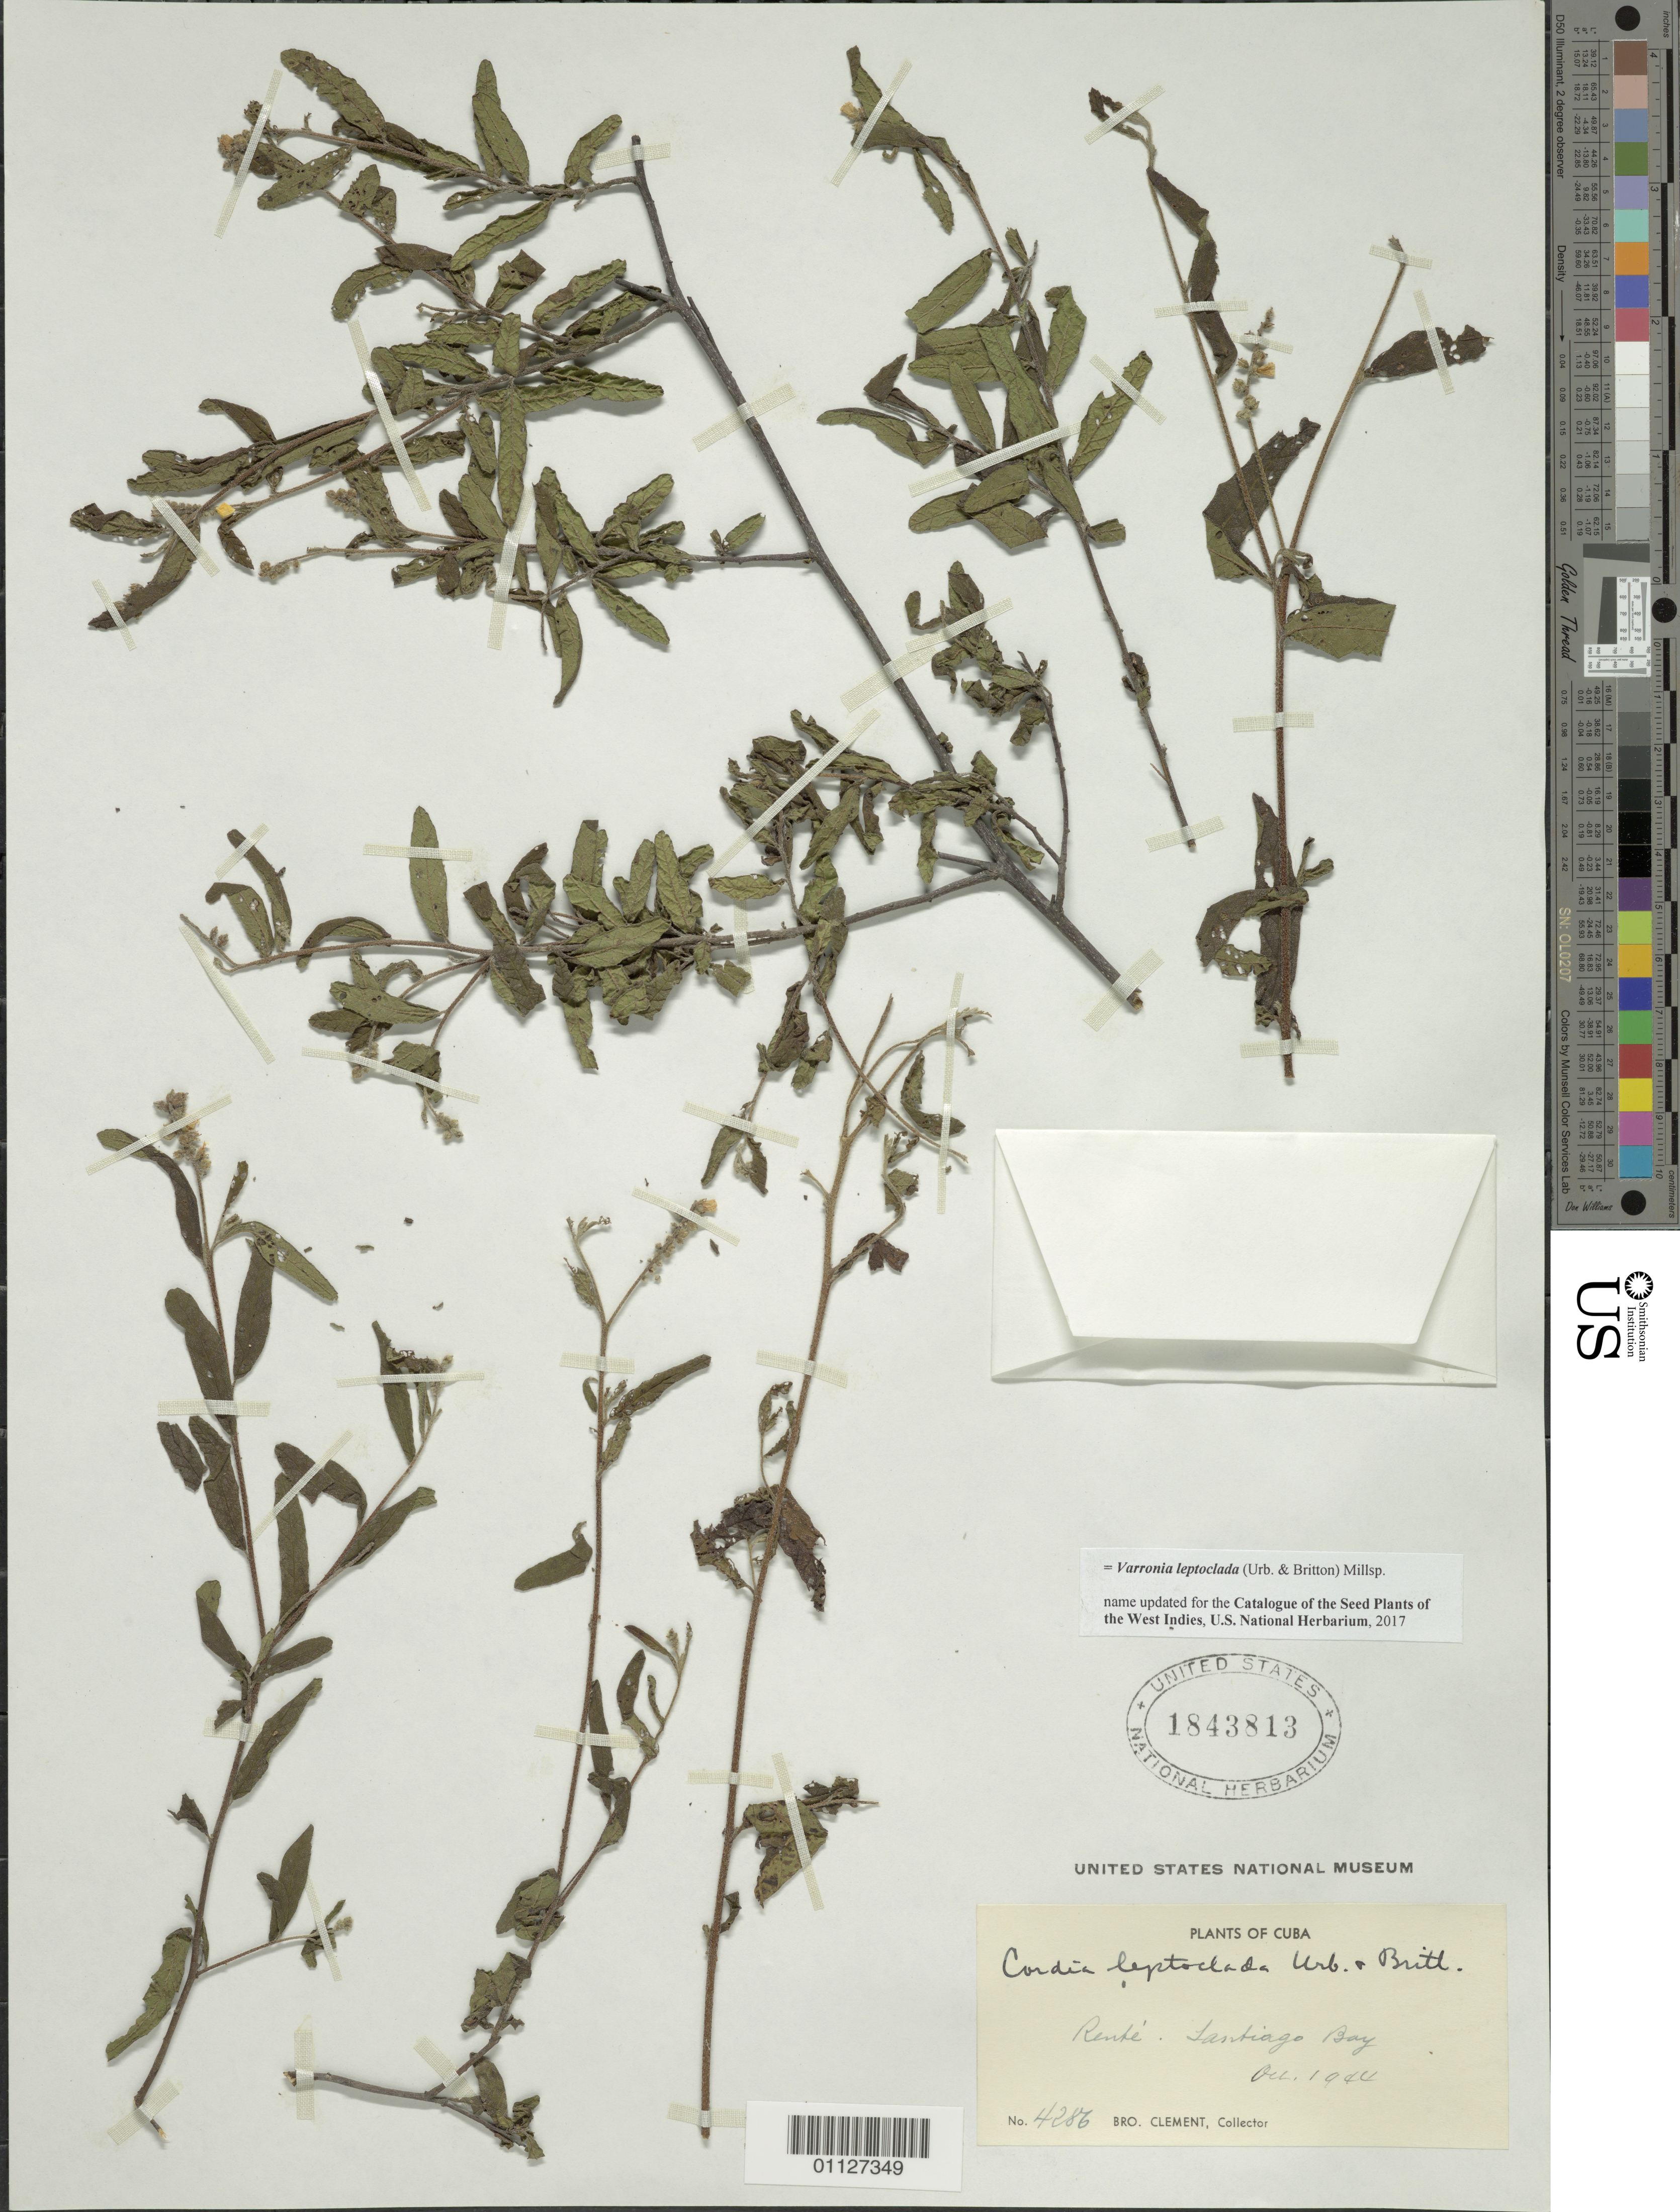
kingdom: Plantae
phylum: Tracheophyta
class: Magnoliopsida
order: Boraginales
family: Cordiaceae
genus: Varronia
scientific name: Varronia leptoclada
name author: (Urb. & Britton) Millsp.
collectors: B. Clement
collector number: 4286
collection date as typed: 01 Oct 1944 to 31 Oct 1944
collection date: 1944-10-01/1944-10-31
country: Cuba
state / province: Santiago de Cuba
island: Cuba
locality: Renté, Santiago Bay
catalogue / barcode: US 1843813